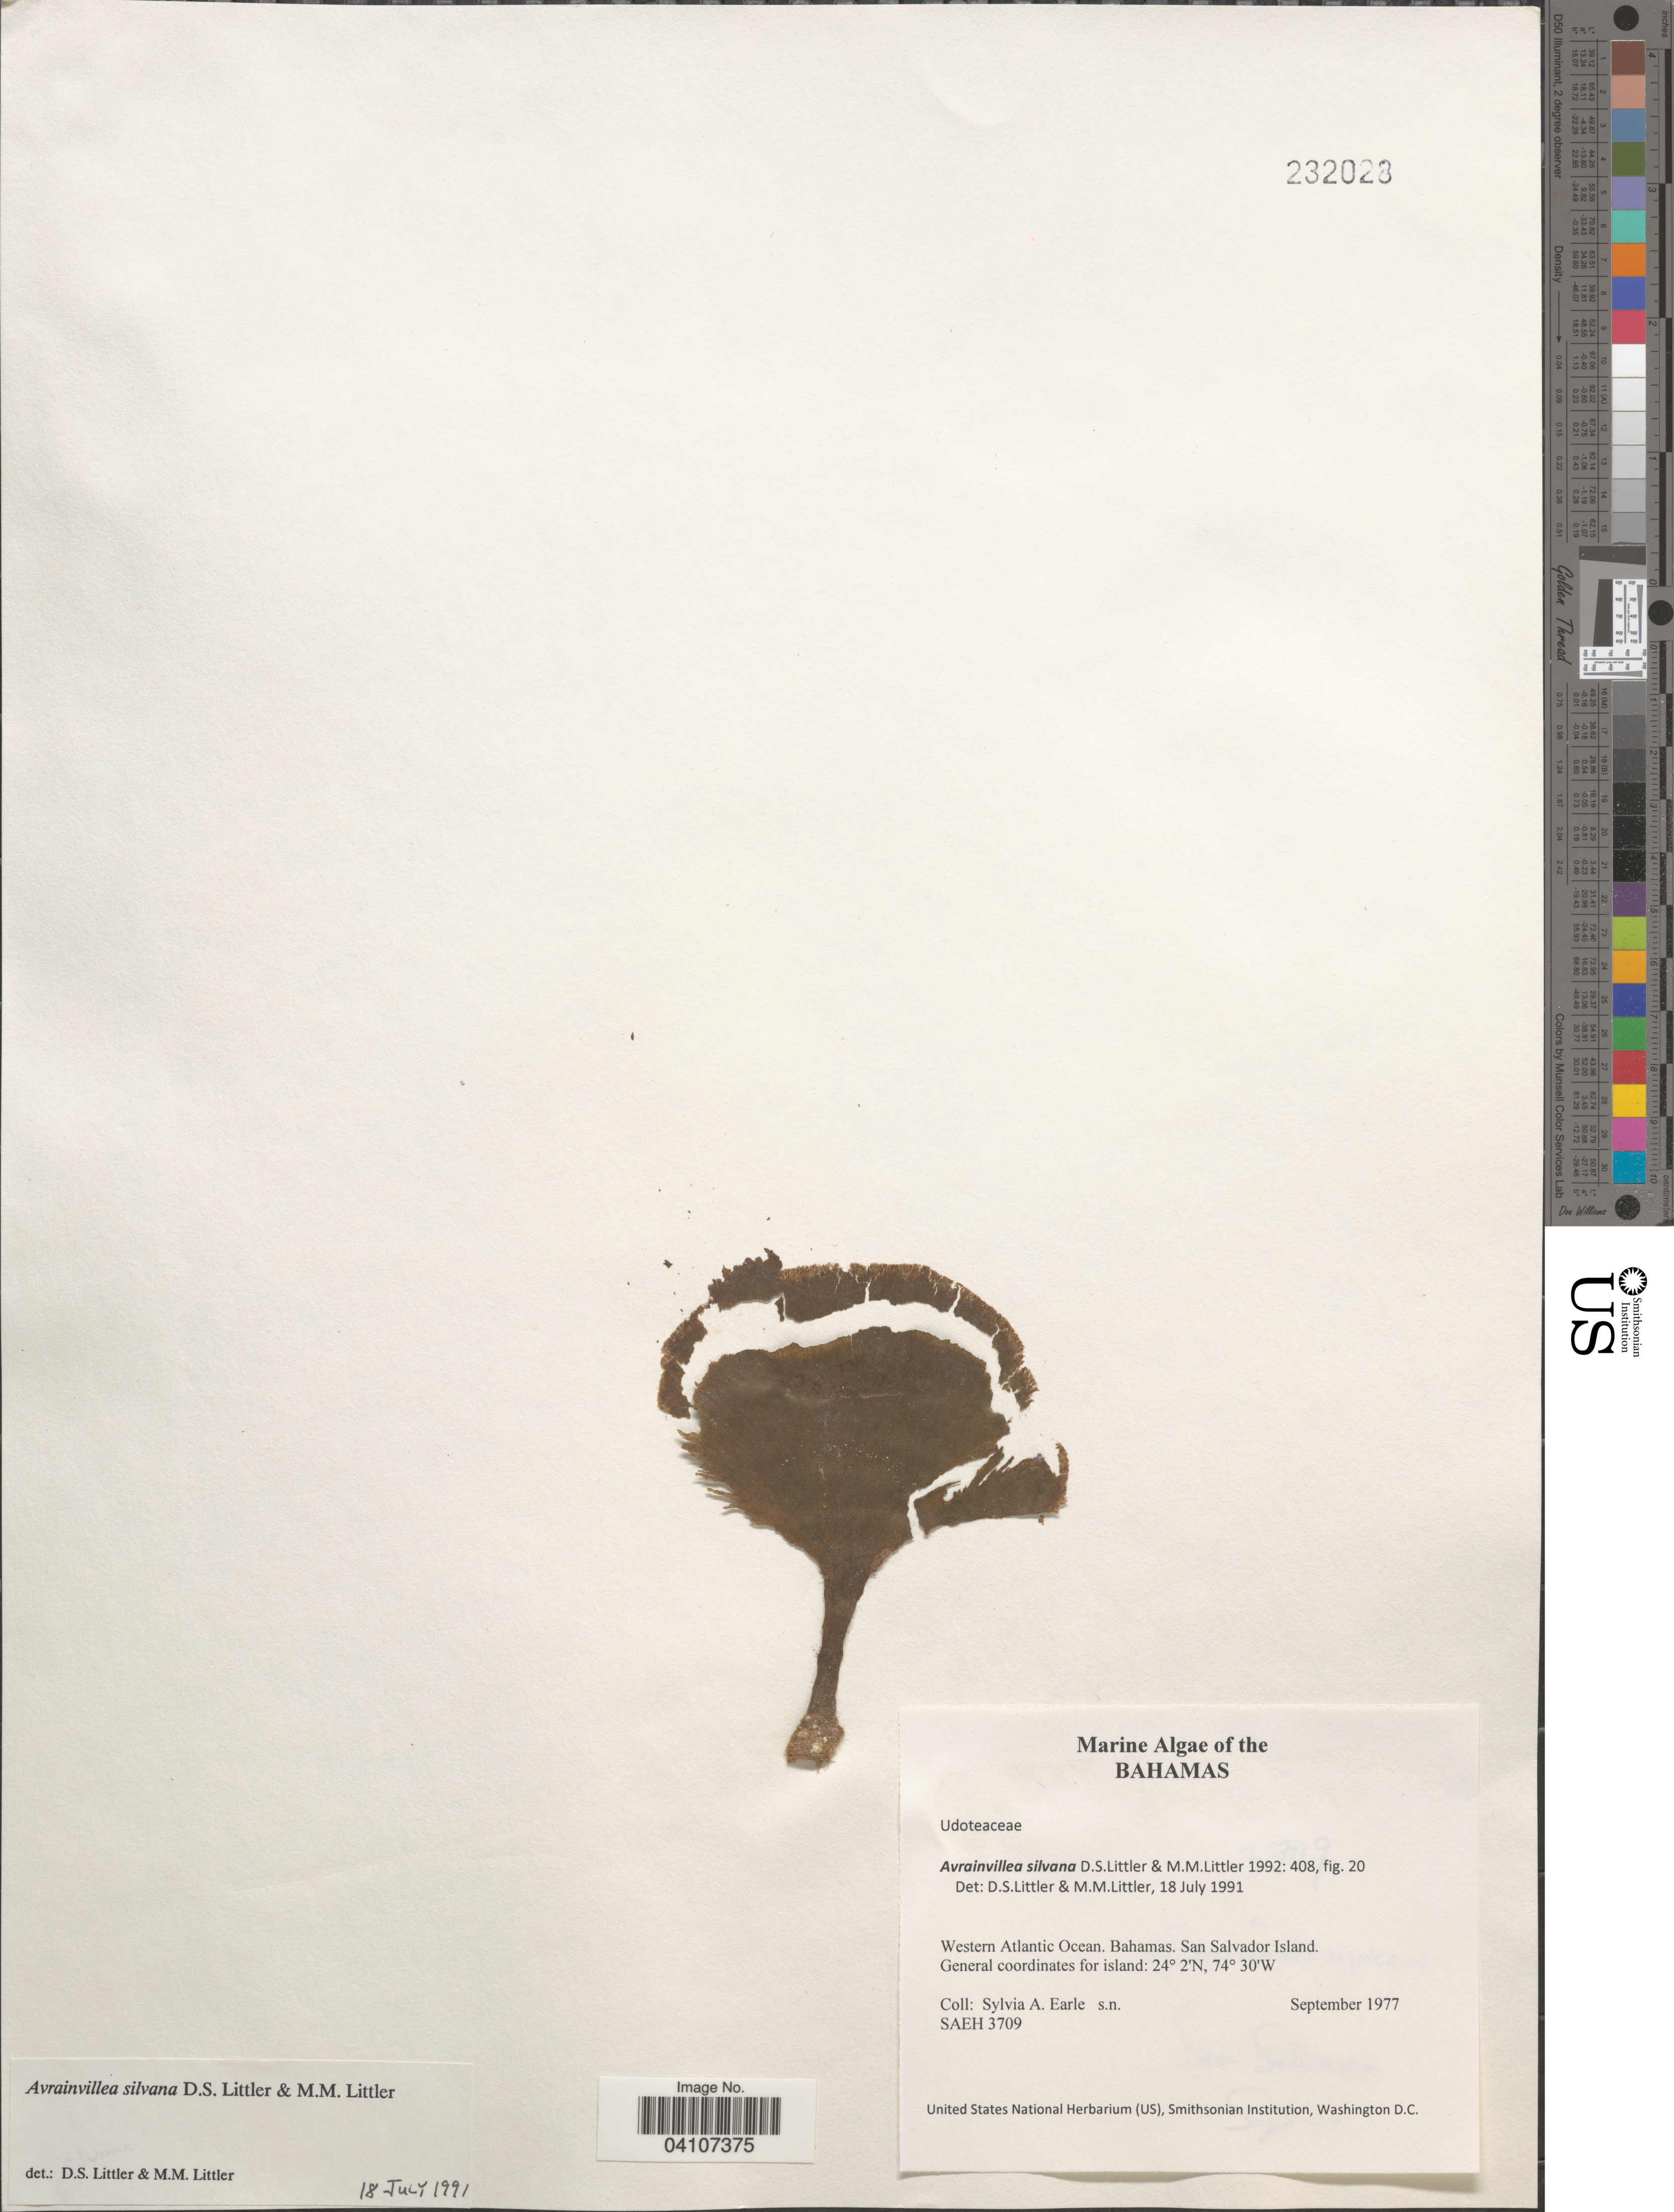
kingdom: Plantae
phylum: Chlorophyta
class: Ulvophyceae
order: Bryopsidales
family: Dichotomosiphonaceae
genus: Avrainvillea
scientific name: Avrainvillea silvana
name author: D.S. Littler & Littler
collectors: S. A. Earle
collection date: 1977-09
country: Bahamas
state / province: San Salvador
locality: Western Atlantic Ocean. San Salvador Island.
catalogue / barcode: US 232028